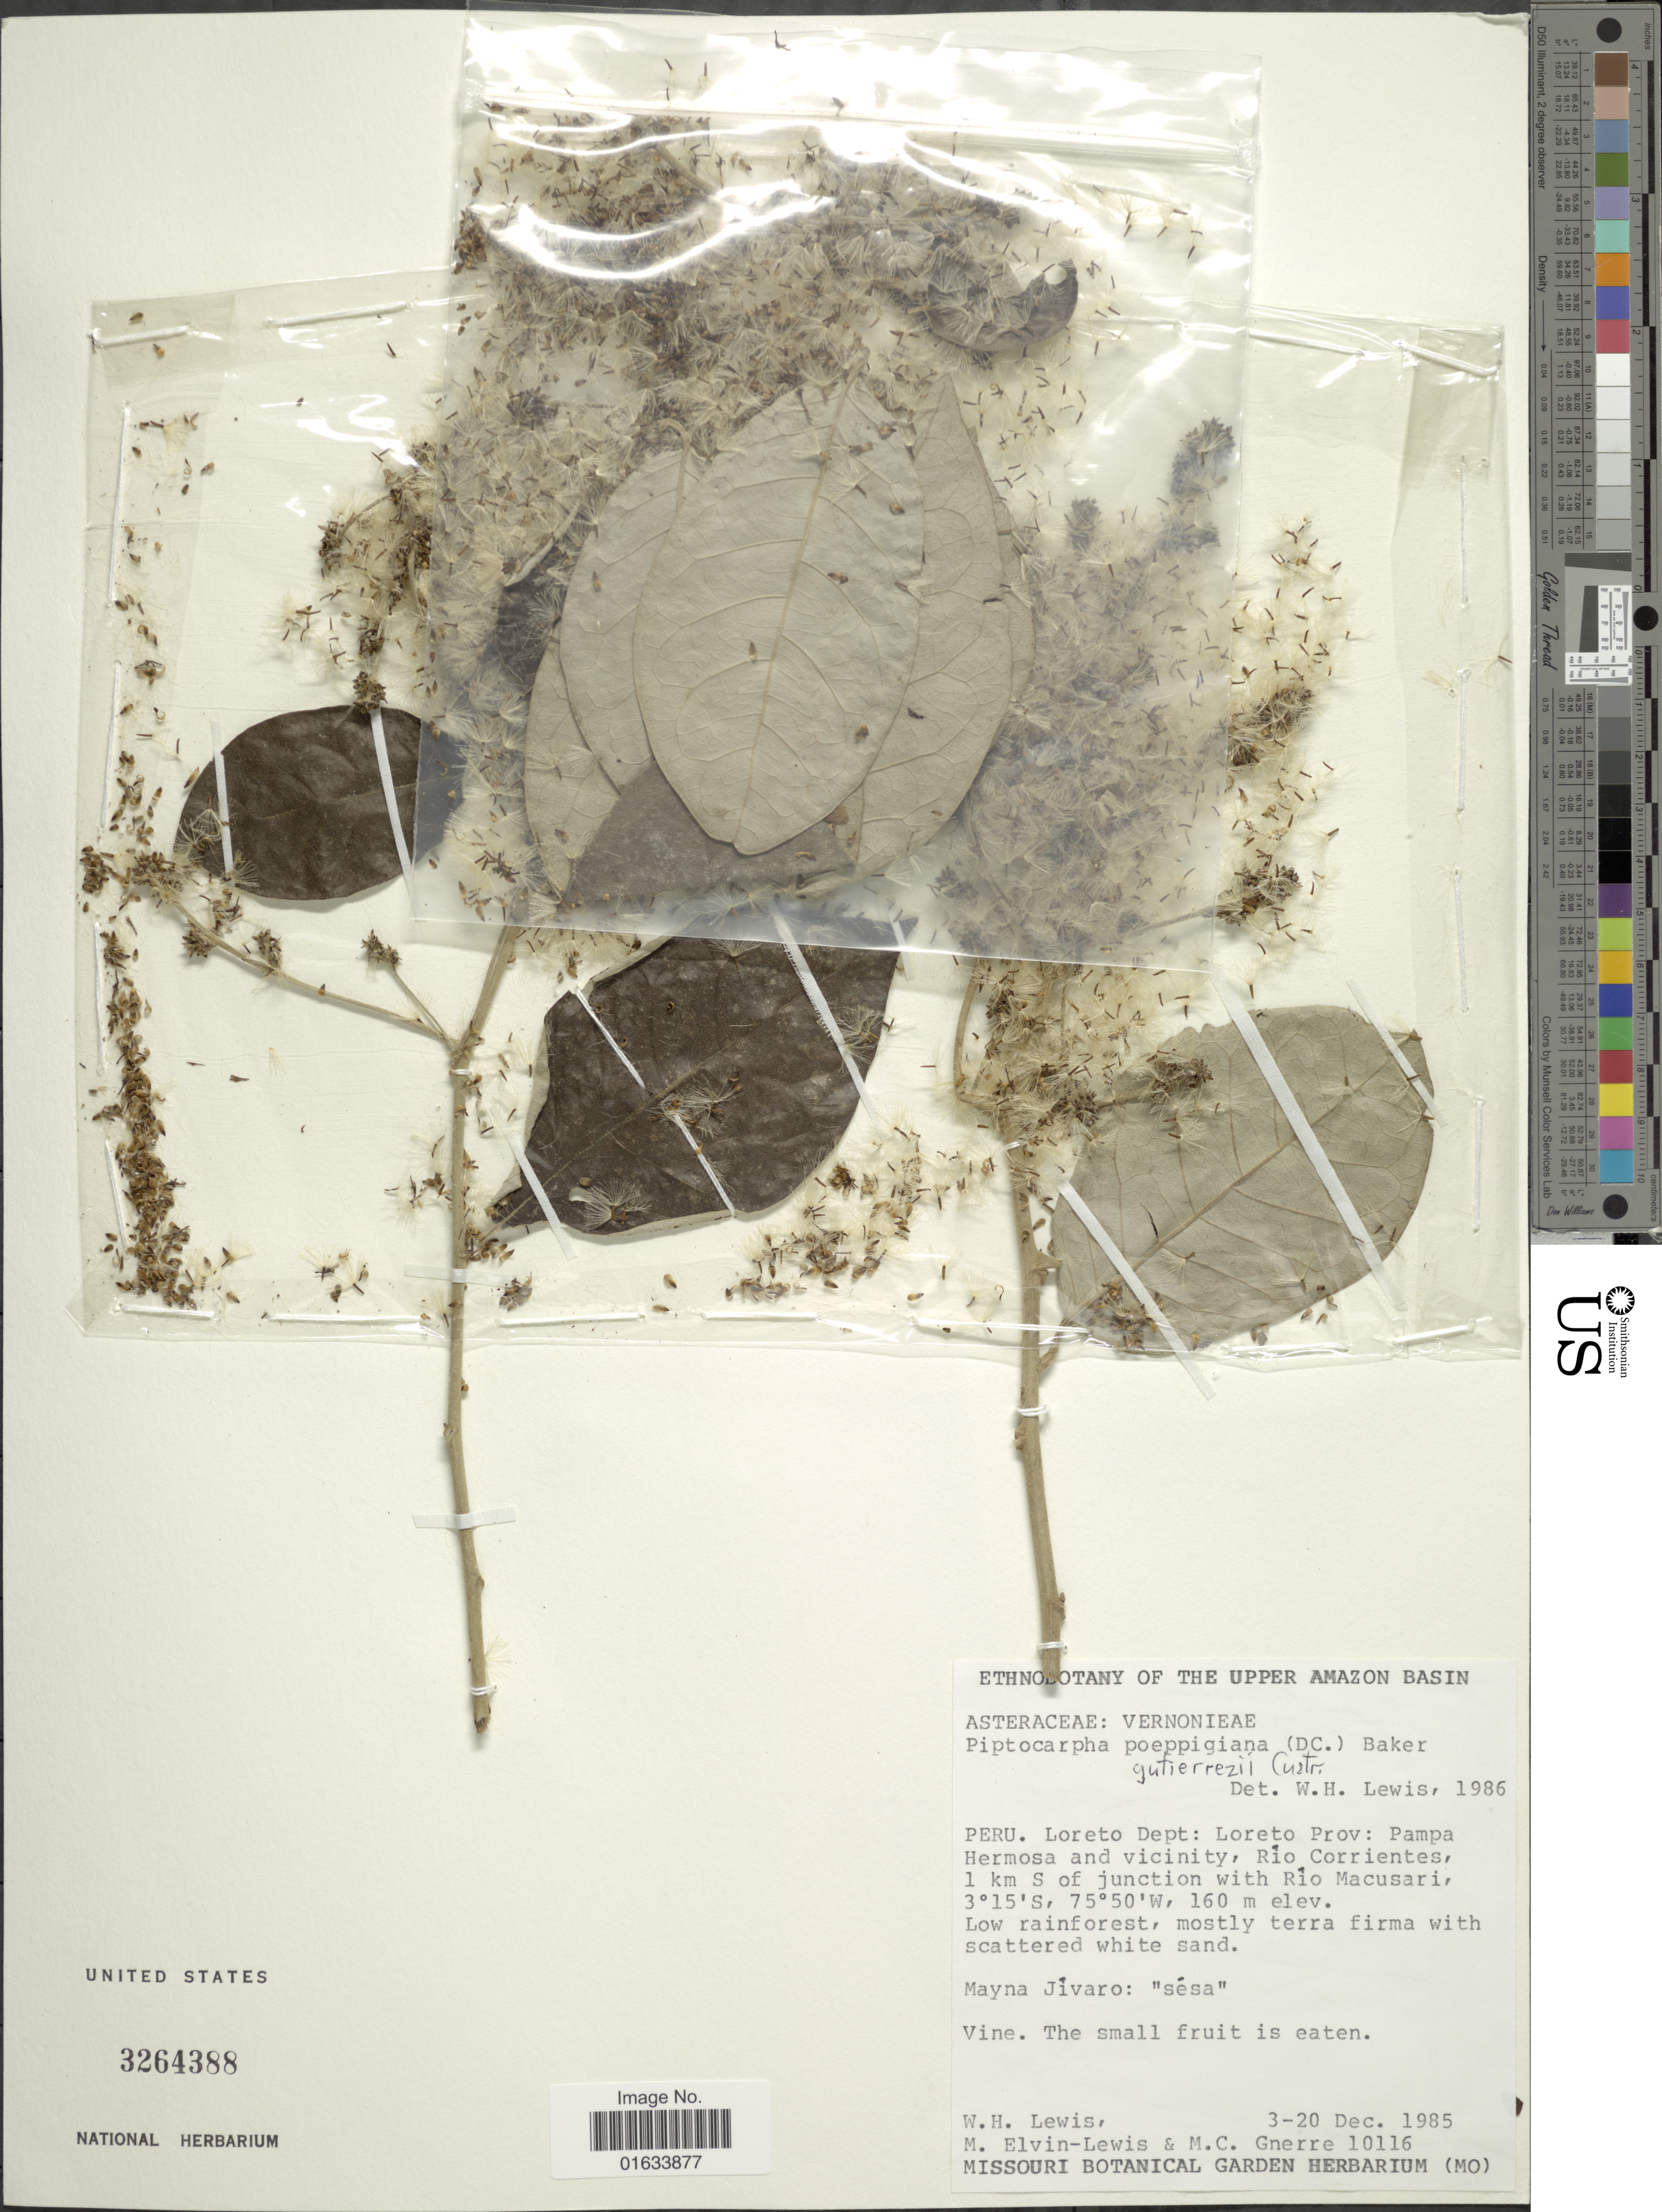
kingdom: Plantae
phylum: Tracheophyta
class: Magnoliopsida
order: Asterales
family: Asteraceae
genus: Piptocarpha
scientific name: Piptocarpha gutierrezii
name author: Cuatrec.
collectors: W. H. Lewis, M. Elvin-Lewis & M. Gnerre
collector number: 10116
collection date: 1985-12-03/1985-12-20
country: Peru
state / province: Loreto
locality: Peru. Loreto Dept: Loreto Prov: Pampa Hermosa and vicinity, Rio Corrientes, 1 km S of junction with Rio Macusari.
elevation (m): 160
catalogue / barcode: US 3264388